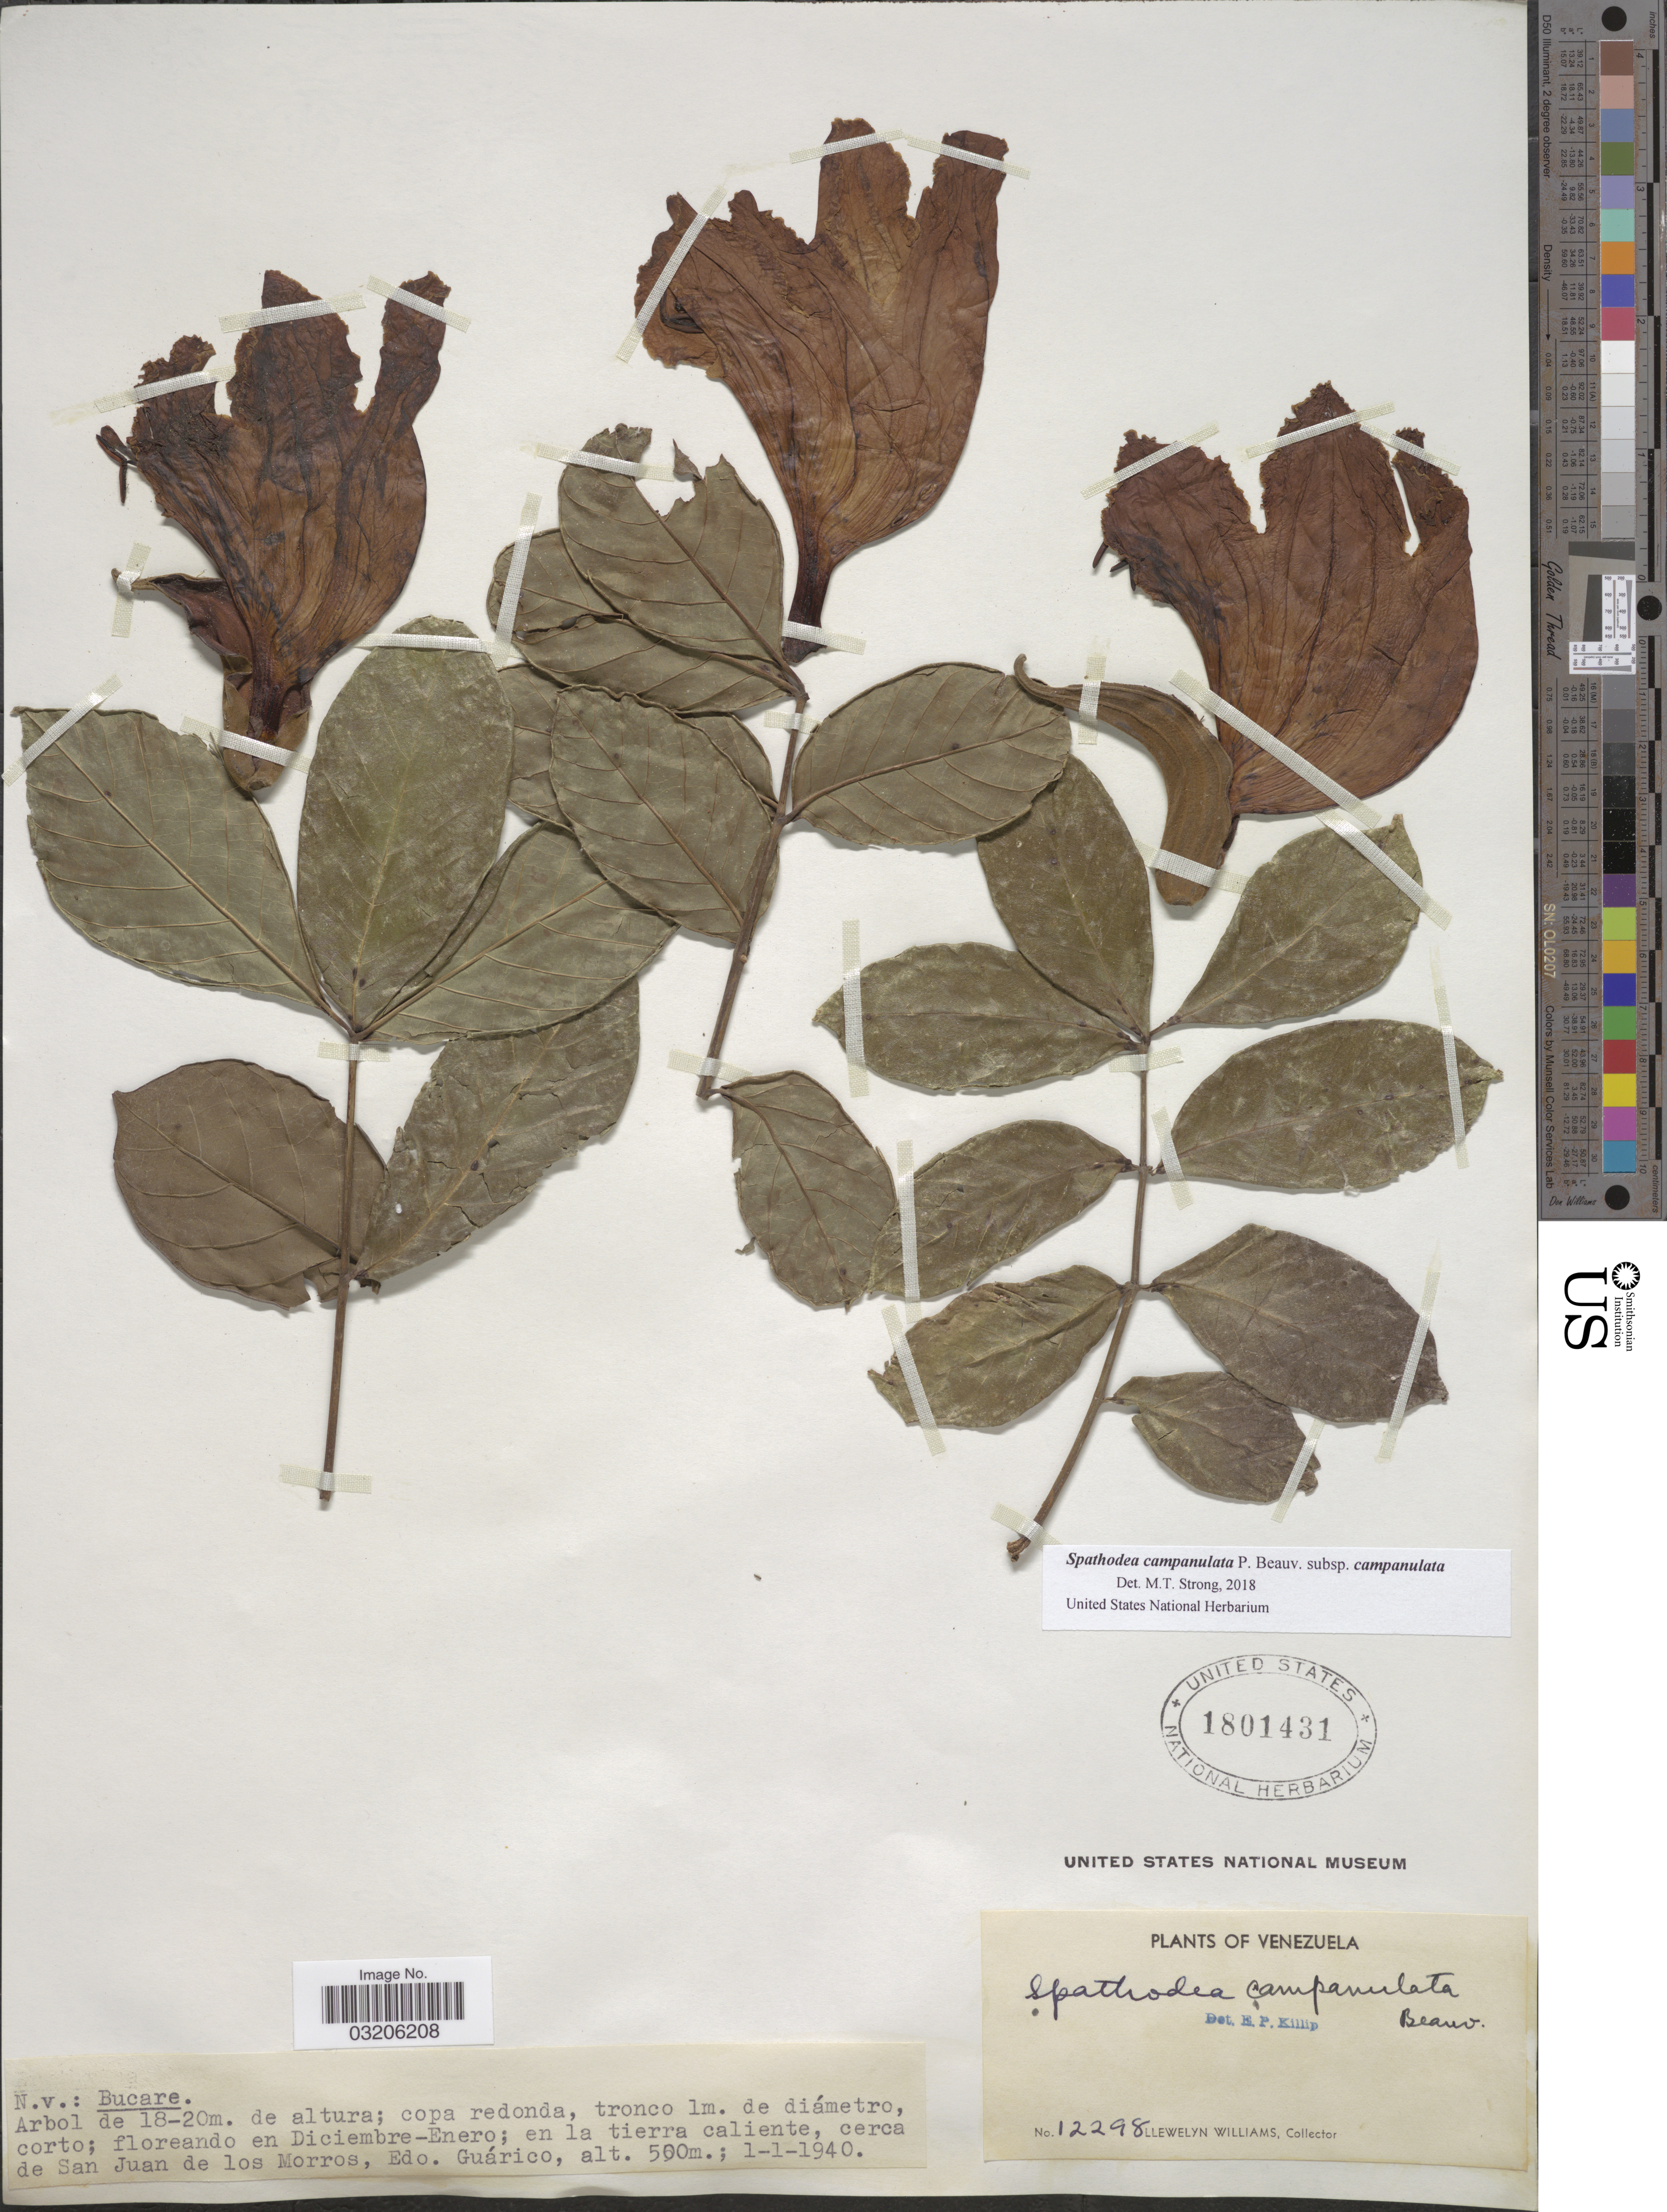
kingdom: Plantae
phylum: Tracheophyta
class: Magnoliopsida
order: Lamiales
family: Bignoniaceae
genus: Spathodea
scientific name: Spathodea campanulata subsp. campanulata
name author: P. Beauv.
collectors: Ll. Williams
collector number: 12298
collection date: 1940-01-01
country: Venezuela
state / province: Guárico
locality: Cerca de San Juan de los Morros.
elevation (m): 500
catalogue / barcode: US 1801431